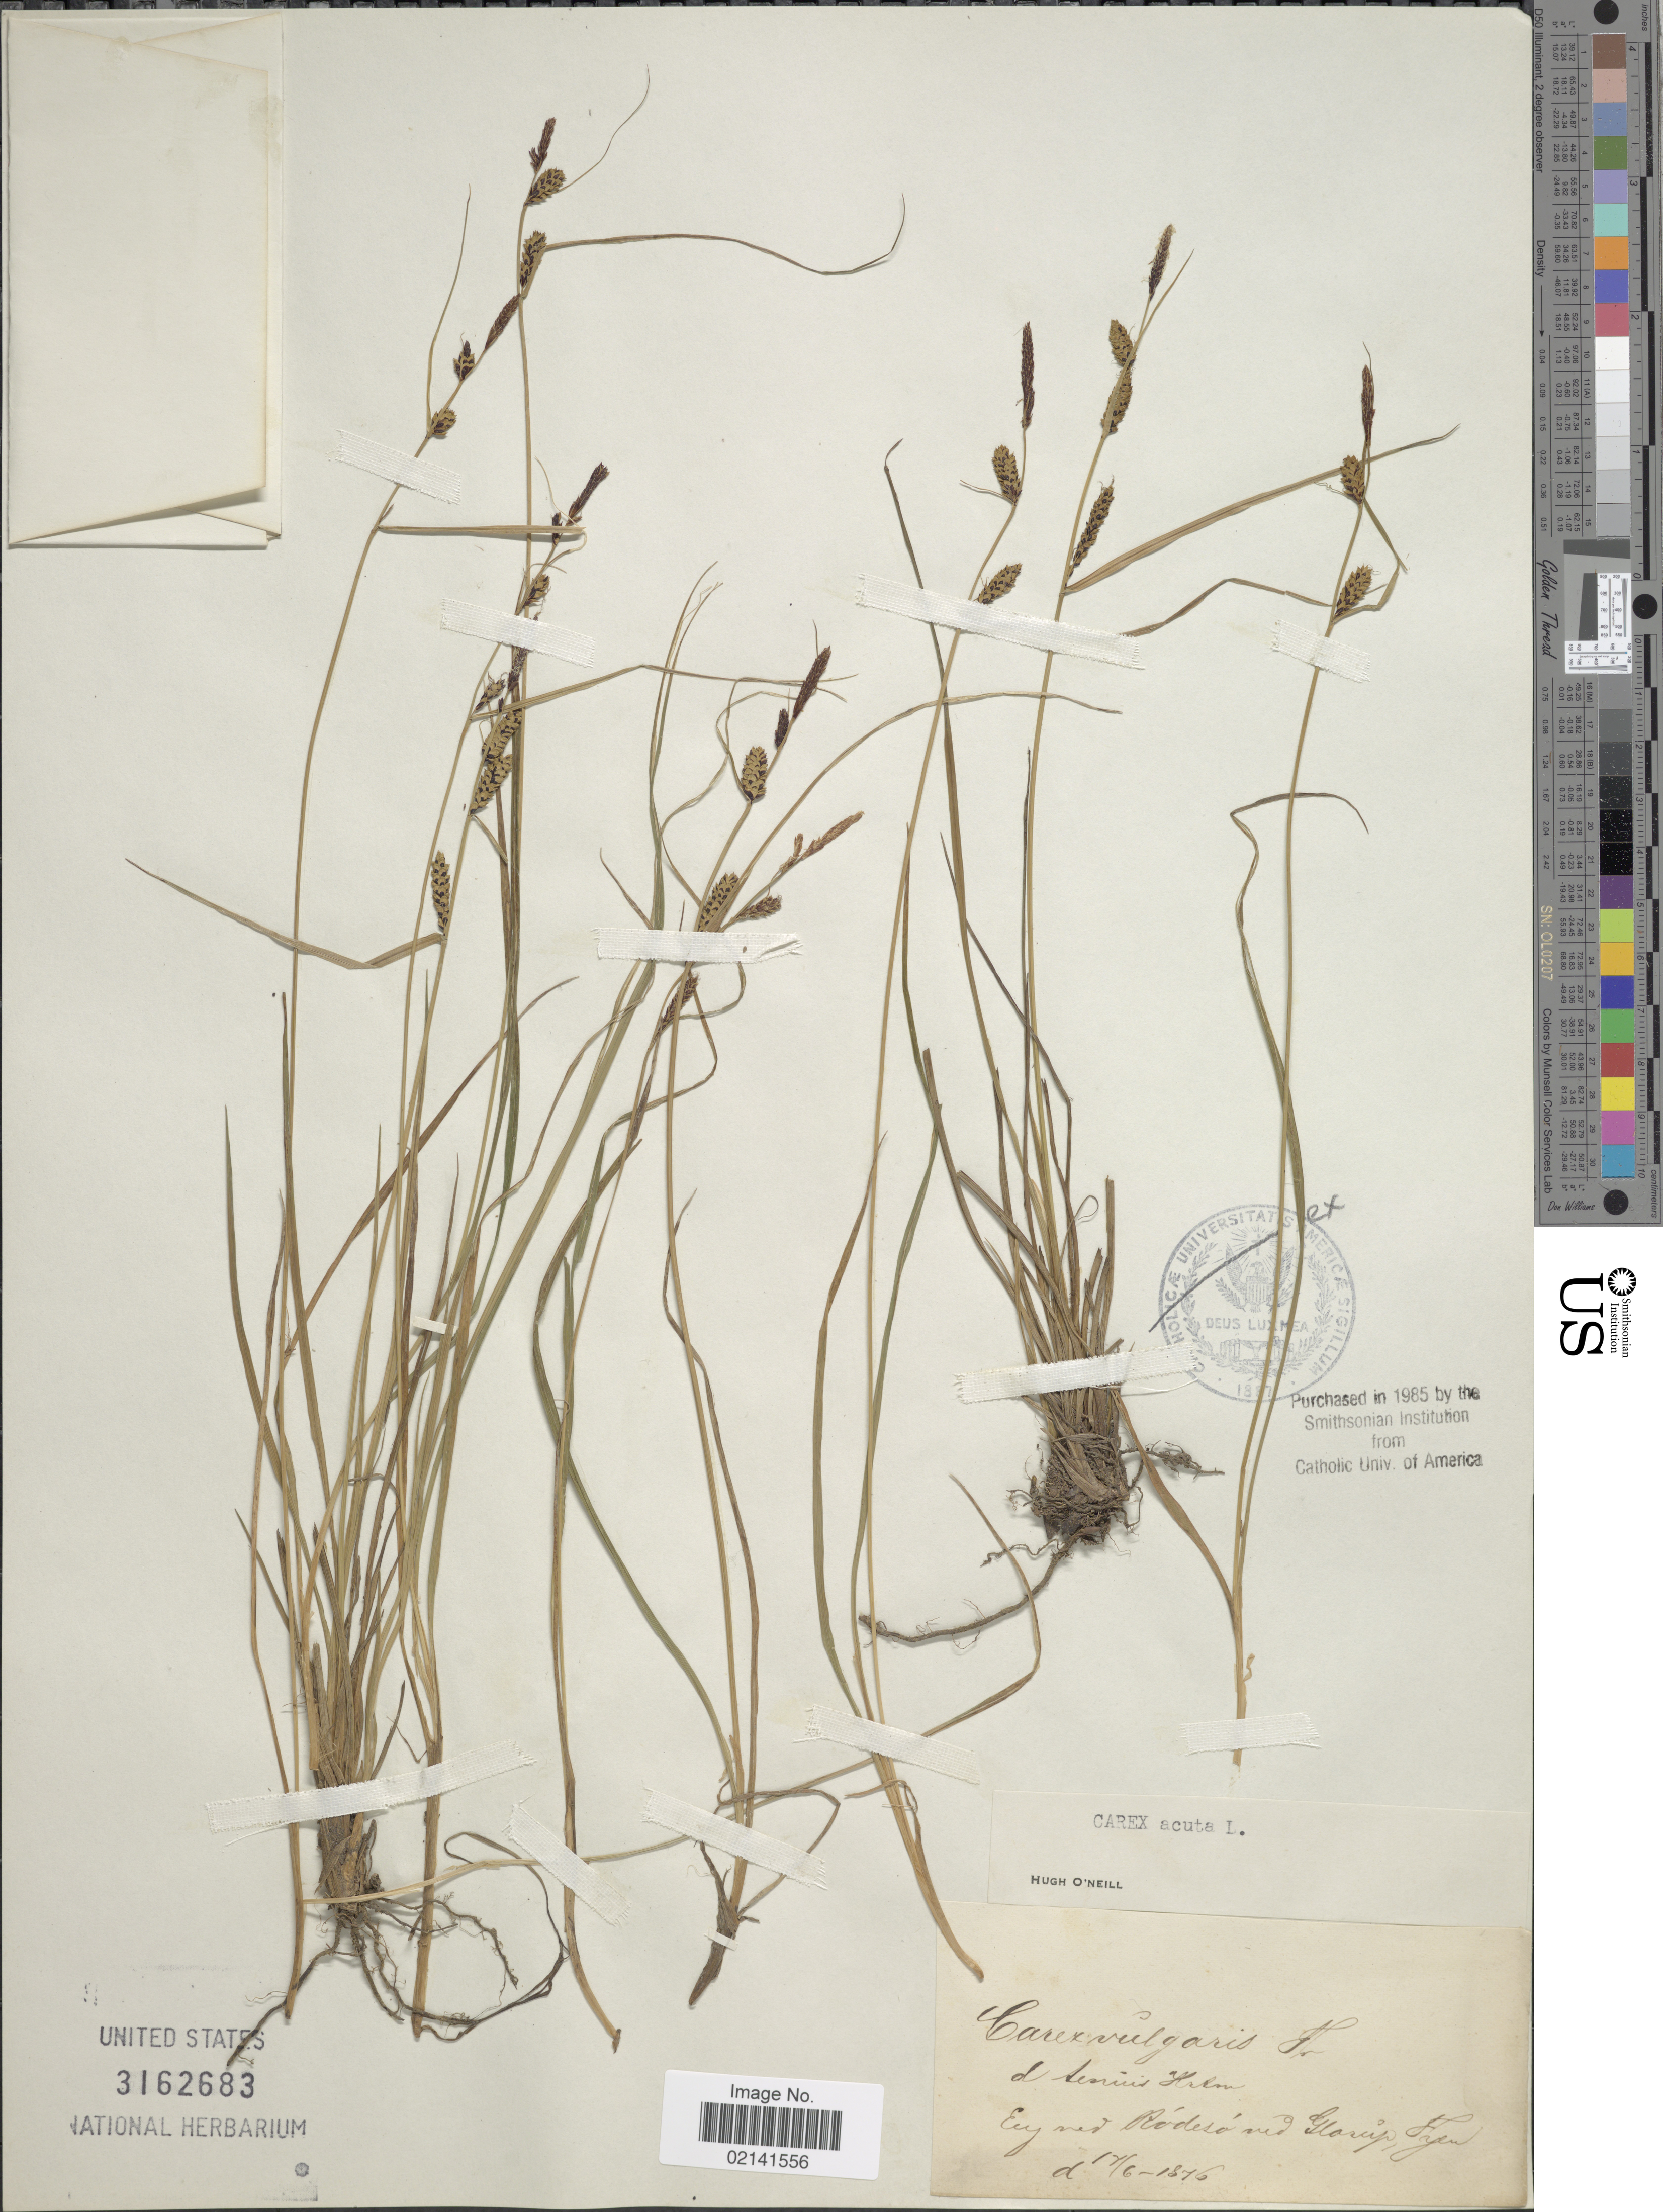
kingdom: Plantae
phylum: Tracheophyta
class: Liliopsida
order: Poales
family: Cyperaceae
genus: Carex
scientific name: Carex acuta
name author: L.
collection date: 1876-06-17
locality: Ey ved Rodeso Gorup, Fyen [interpreted]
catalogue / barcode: US 3162683